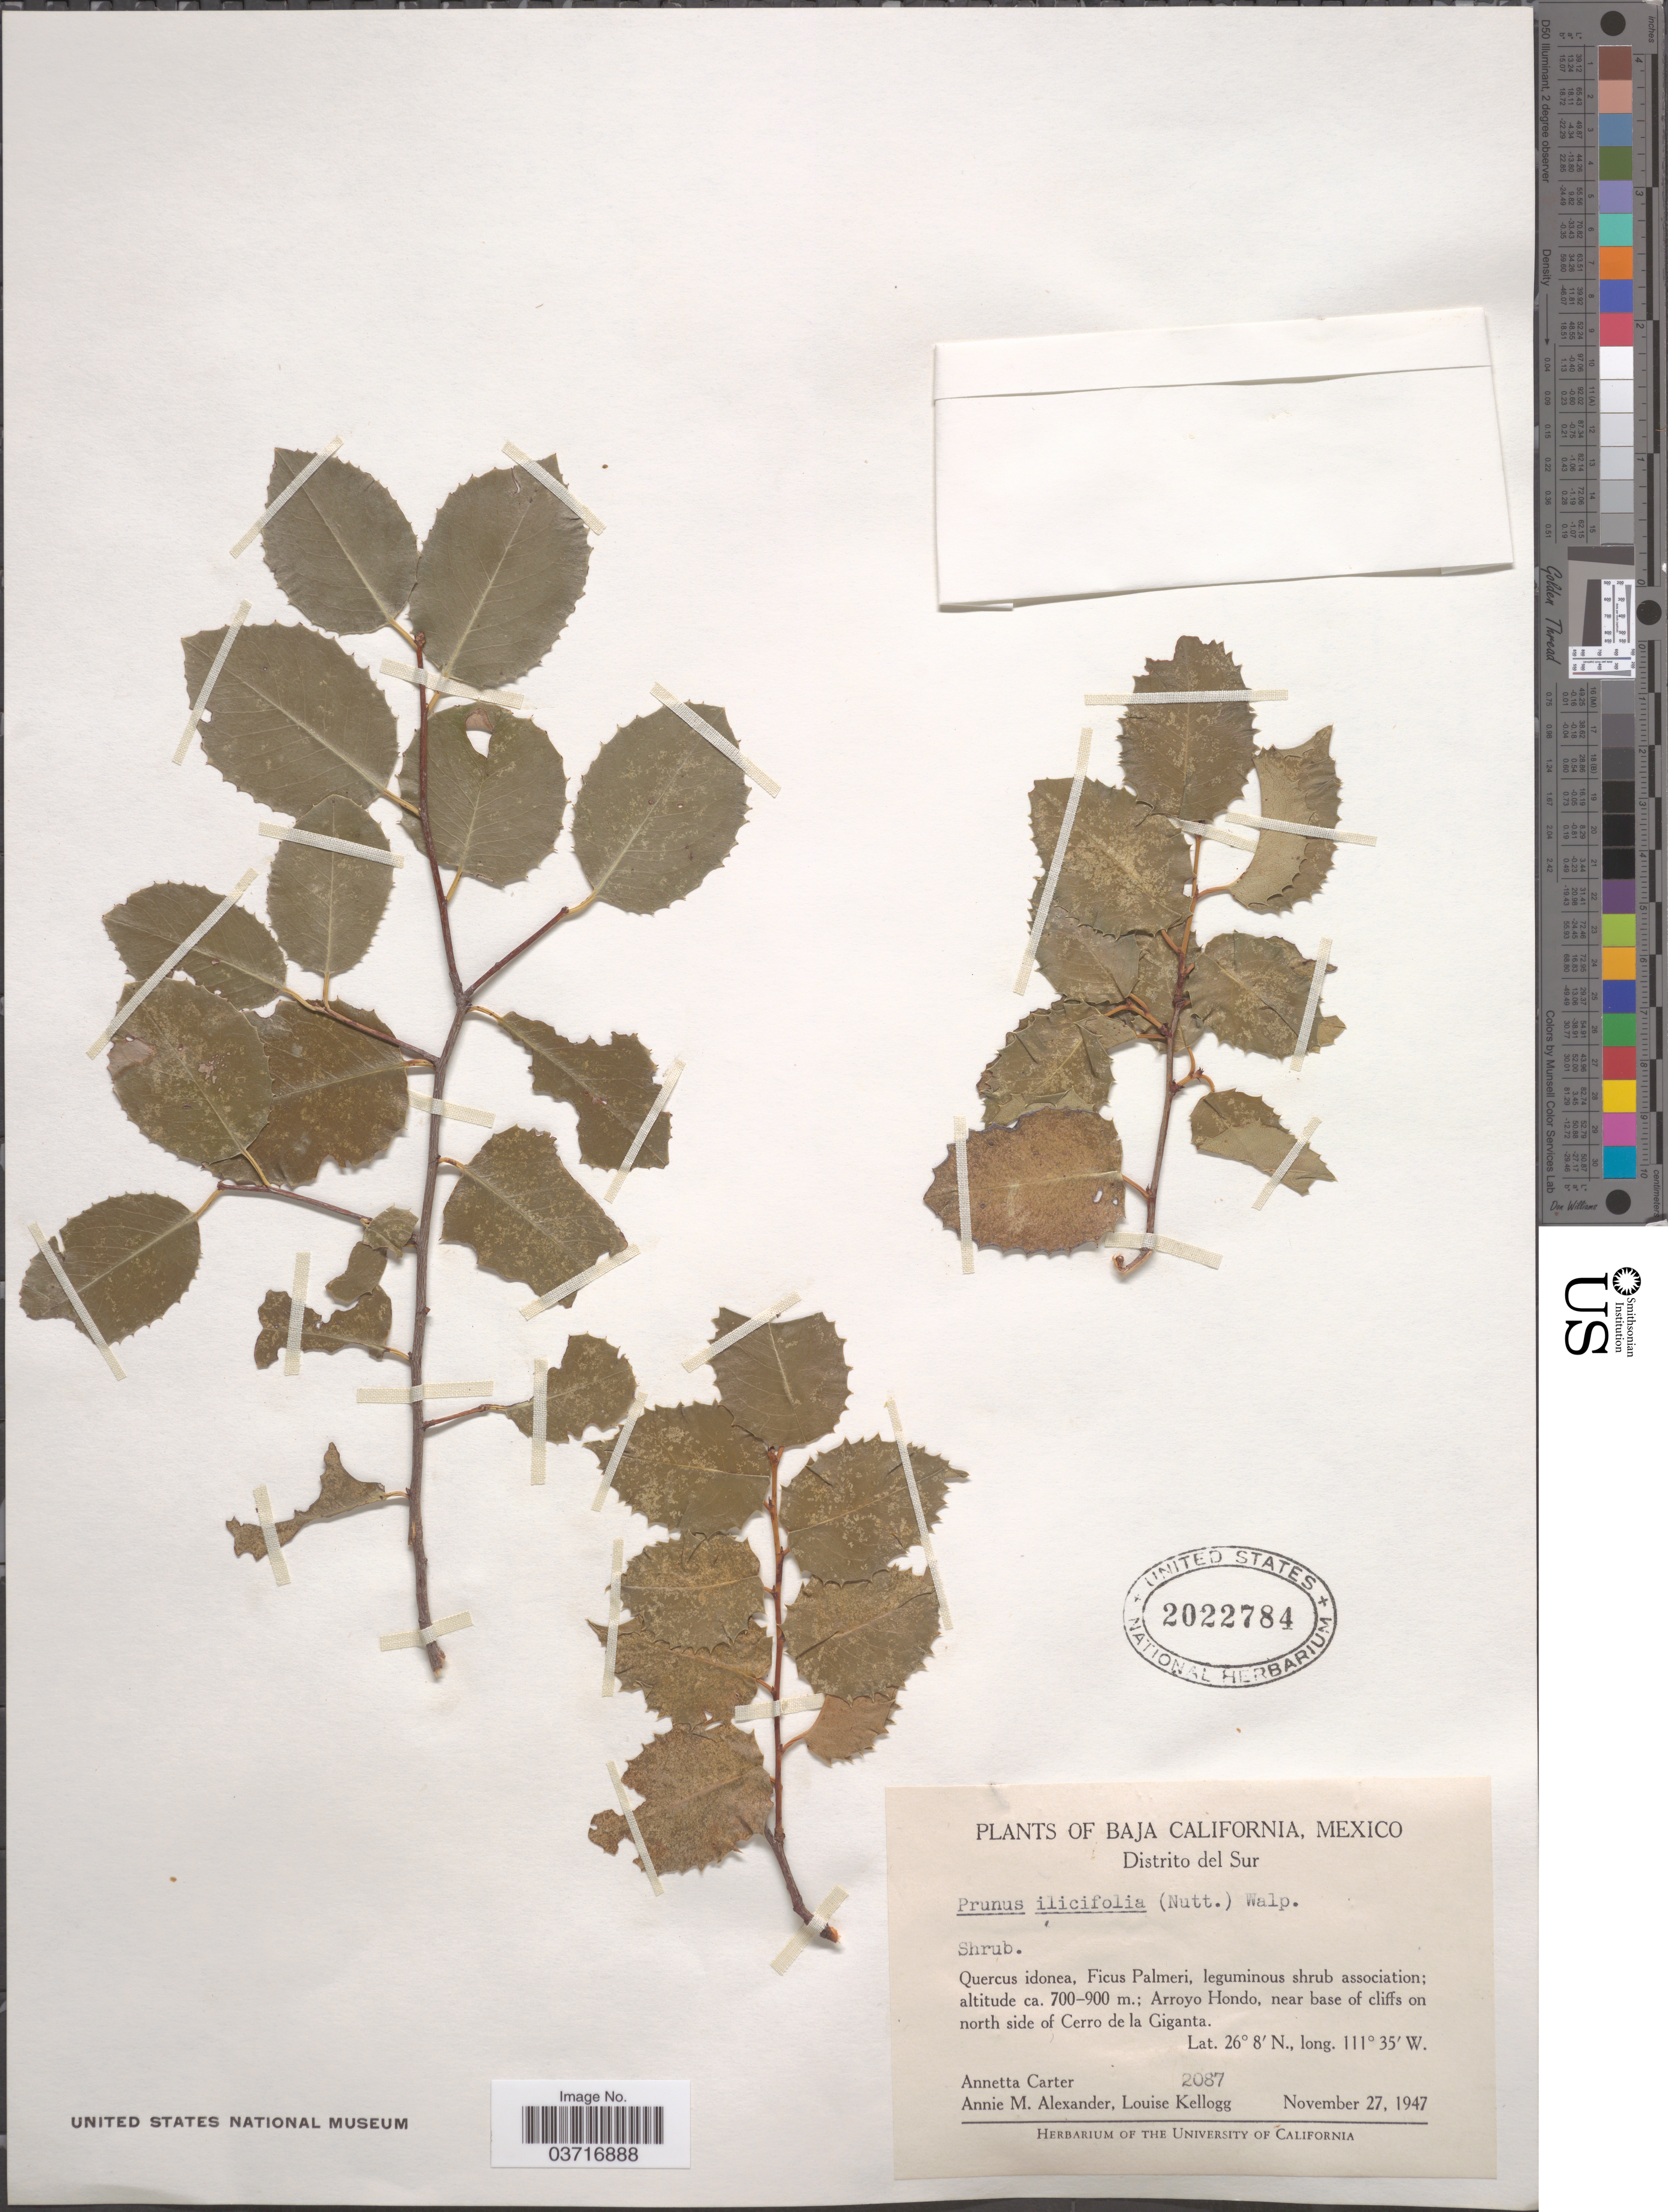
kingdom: Plantae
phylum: Tracheophyta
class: Magnoliopsida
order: Rosales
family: Rosaceae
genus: Prunus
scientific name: Prunus ilicifolia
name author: (Nutt. ex Hook. & Arn.) D. Dietr.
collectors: A. Carter, A. M. Alexander & L. Kellogg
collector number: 2087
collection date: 1947-11-27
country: Mexico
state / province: Baja California Sur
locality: Distrito del Sur. Arroyo Hondo, near base of cliffs on north side of Cerro de la Giganta.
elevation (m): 700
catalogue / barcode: US 2022784